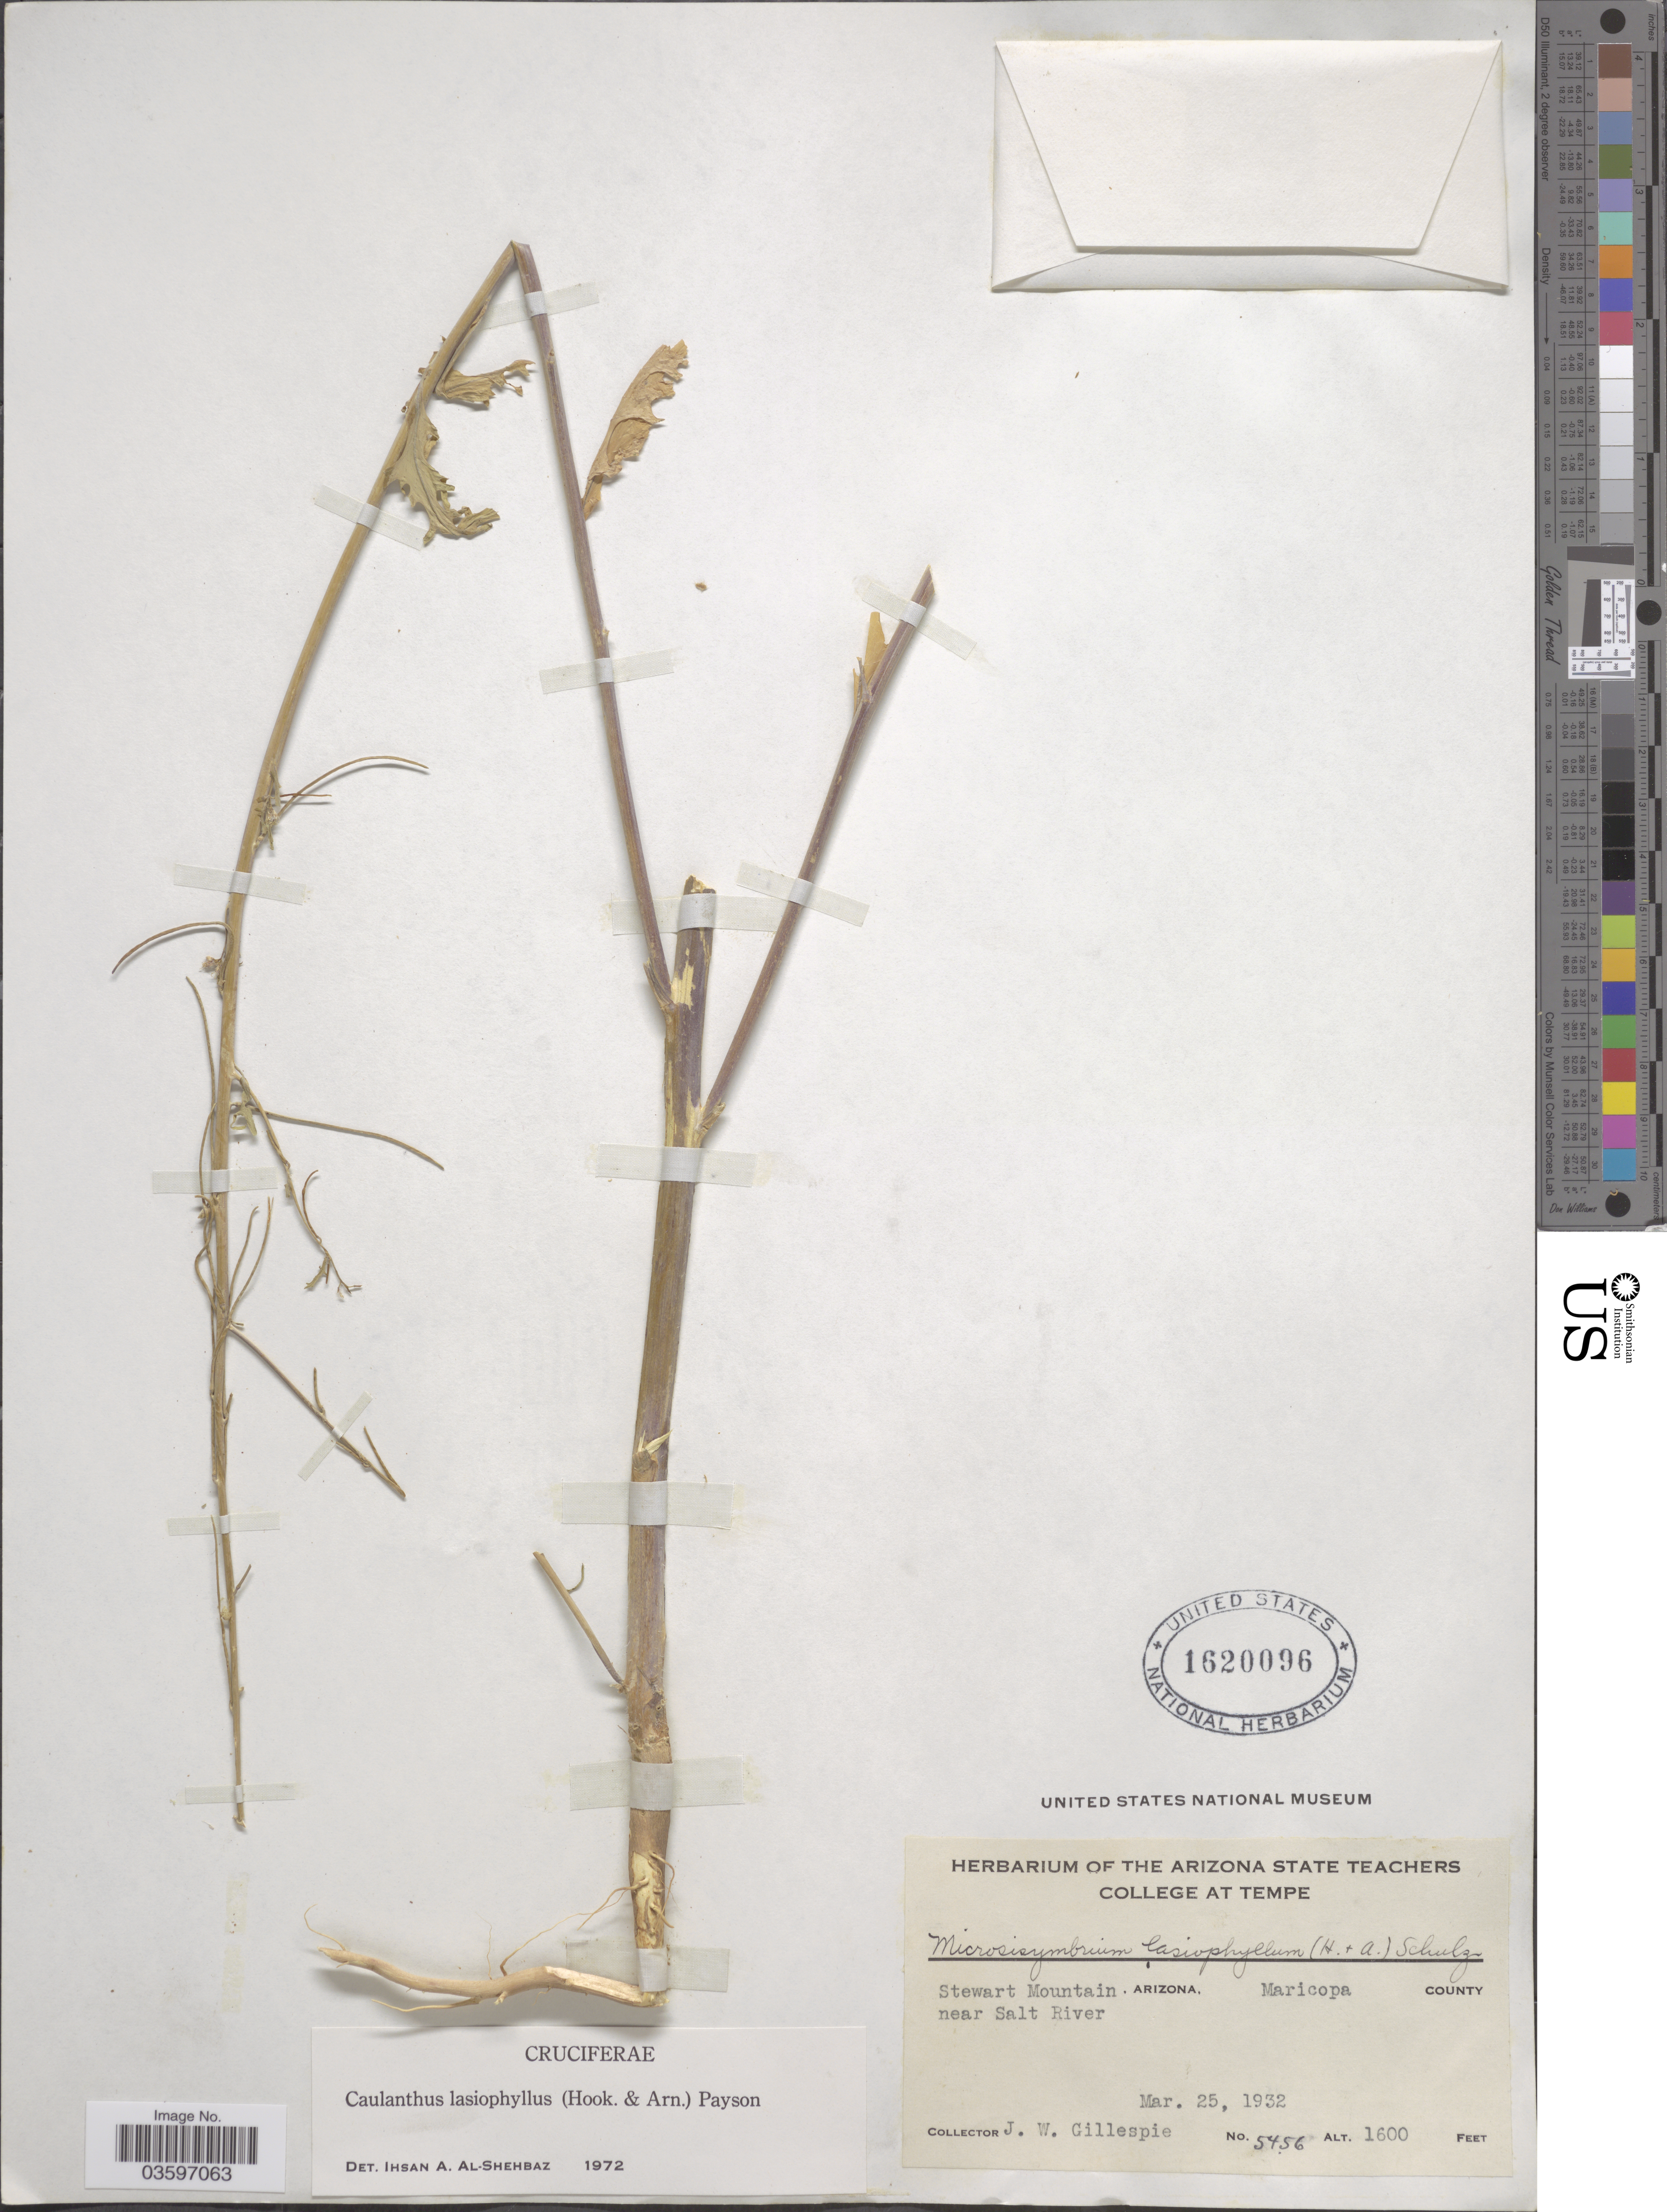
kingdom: Plantae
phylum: Tracheophyta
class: Magnoliopsida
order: Brassicales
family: Brassicaceae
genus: Caulanthus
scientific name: Caulanthus lasiophyllus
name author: (Hook. & Arn.) Payson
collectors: J. W. Gillespie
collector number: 5456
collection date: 1932-03-25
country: United States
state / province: Arizona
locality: Stewart Mountain near Salt River, Maricopa County.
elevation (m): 488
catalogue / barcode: US 1620096